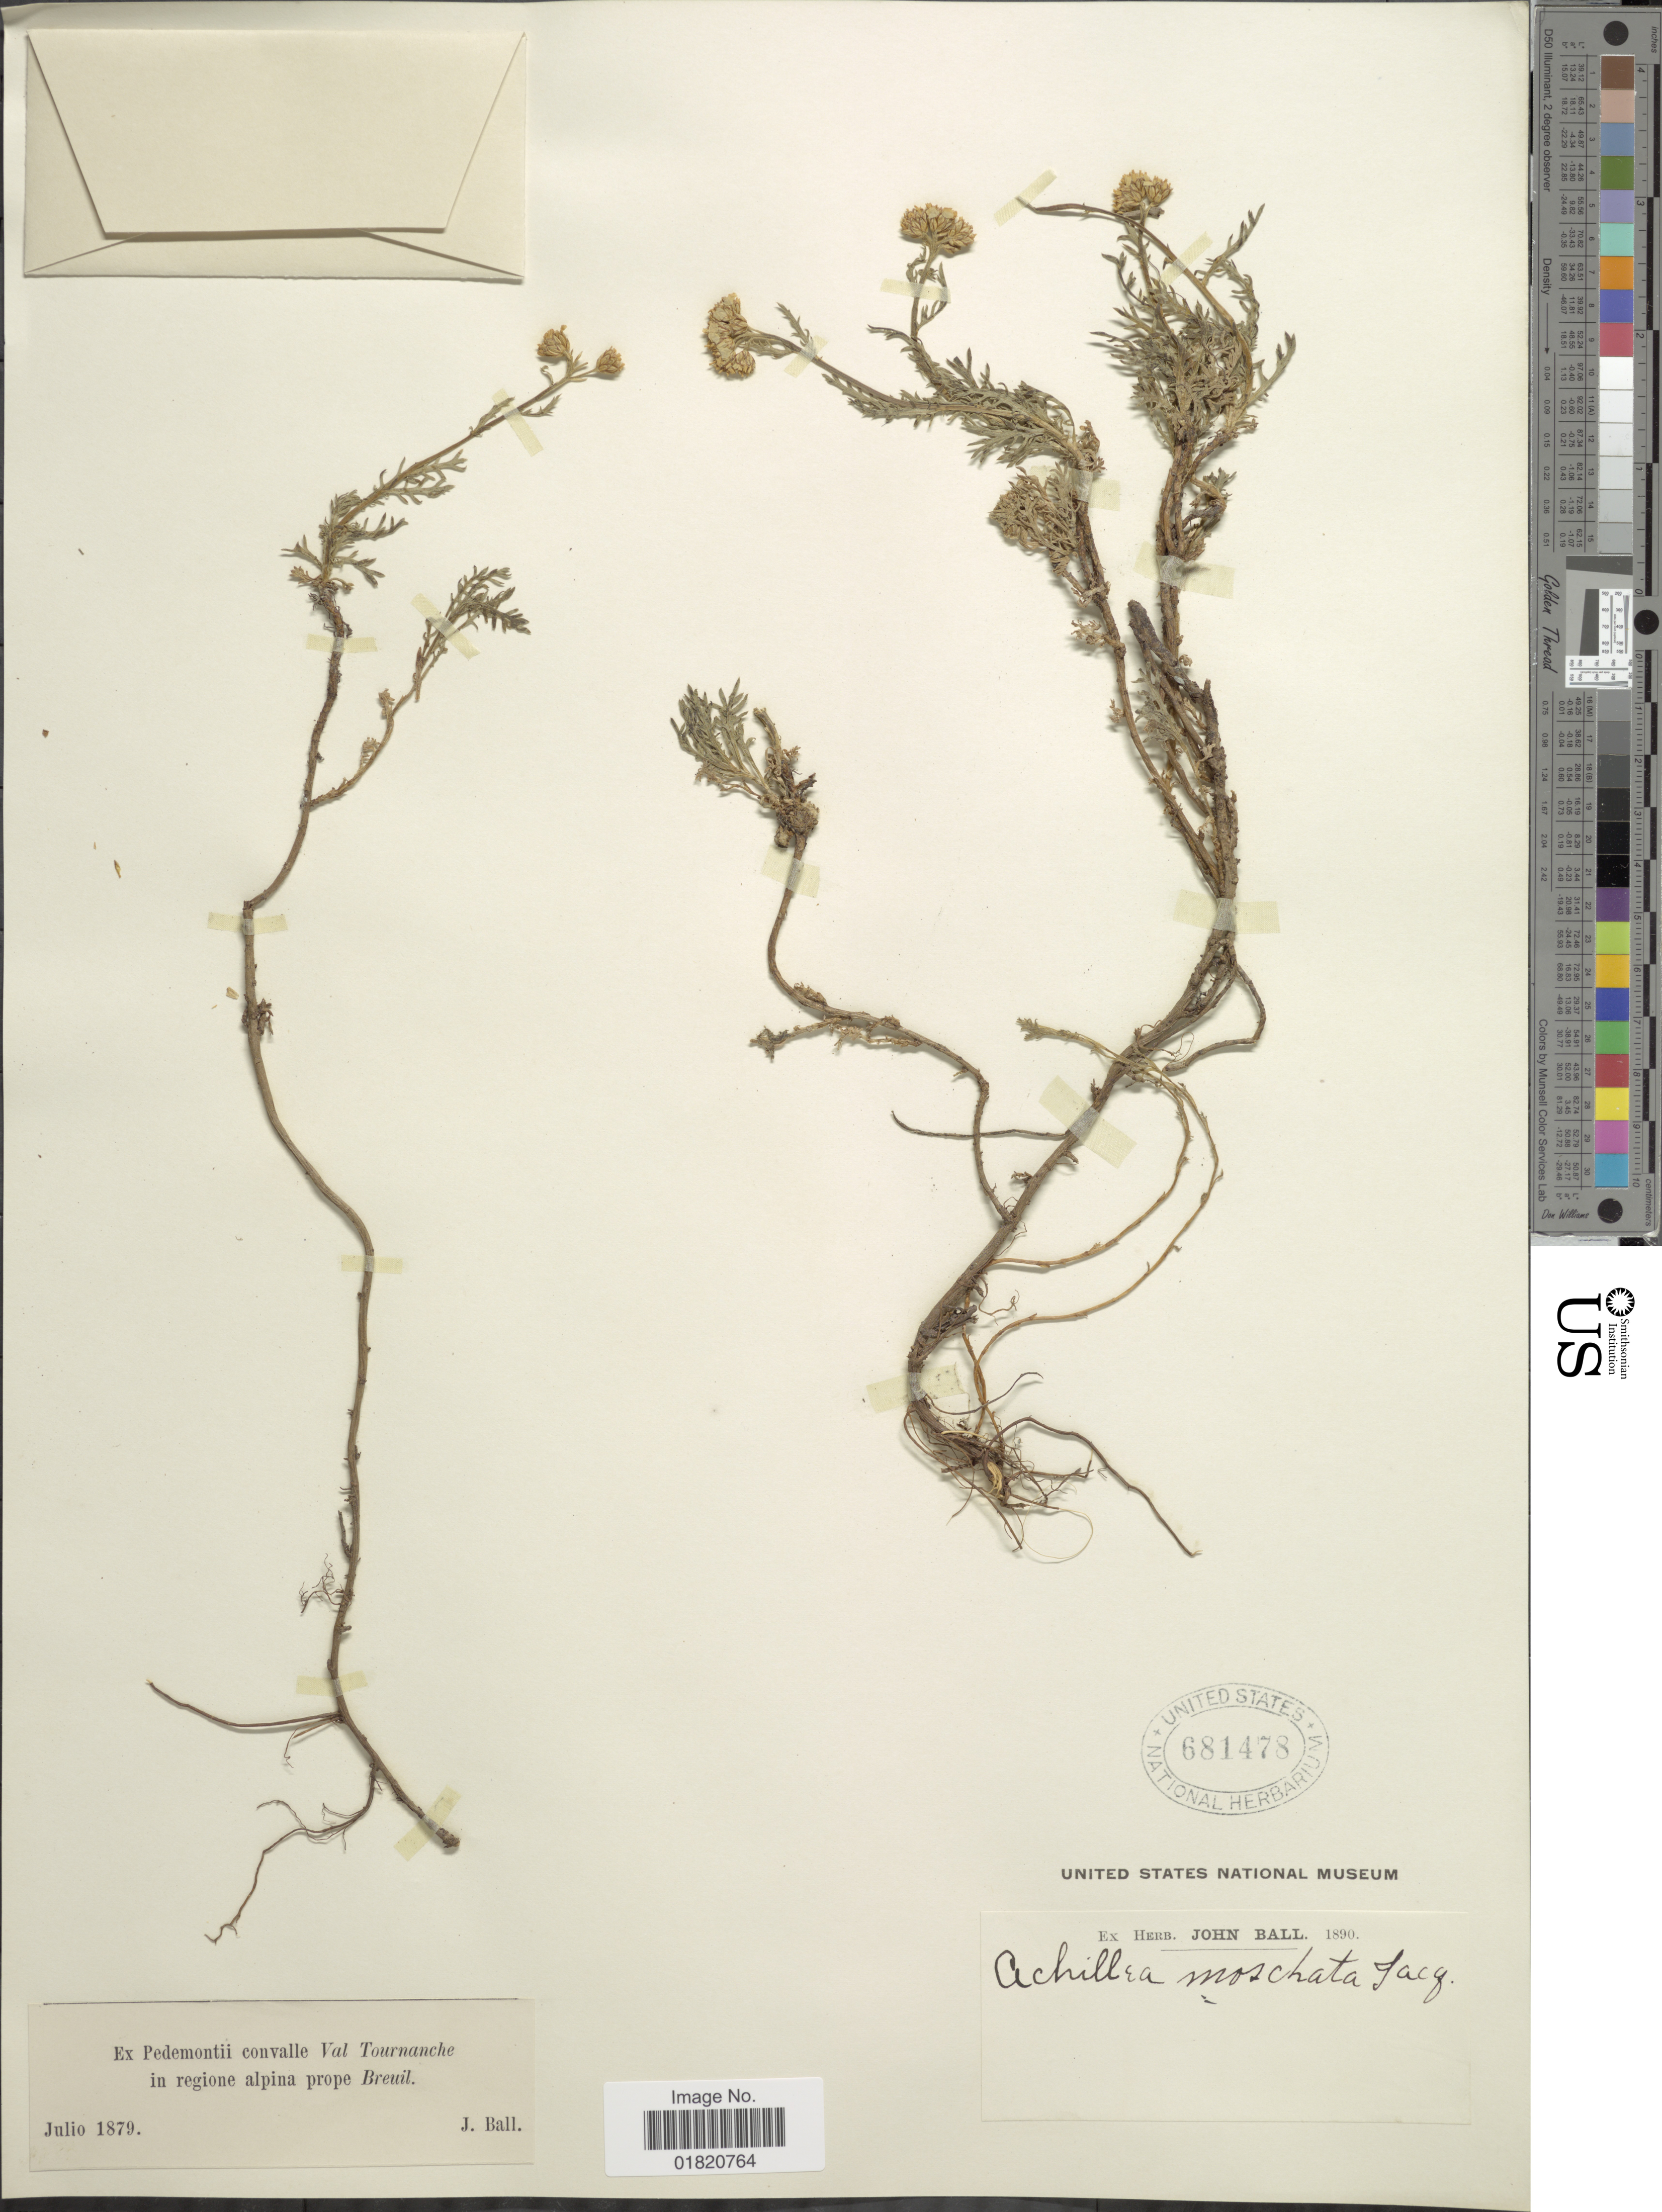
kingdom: Plantae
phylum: Tracheophyta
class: Magnoliopsida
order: Asterales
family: Asteraceae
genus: Achillea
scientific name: Achillea moschata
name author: Wulfen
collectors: J. Ball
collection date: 1879-07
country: Italy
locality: Ex pedemontii convalle Val Tournanche in regione alpina prope Breuil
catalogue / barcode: US 681478